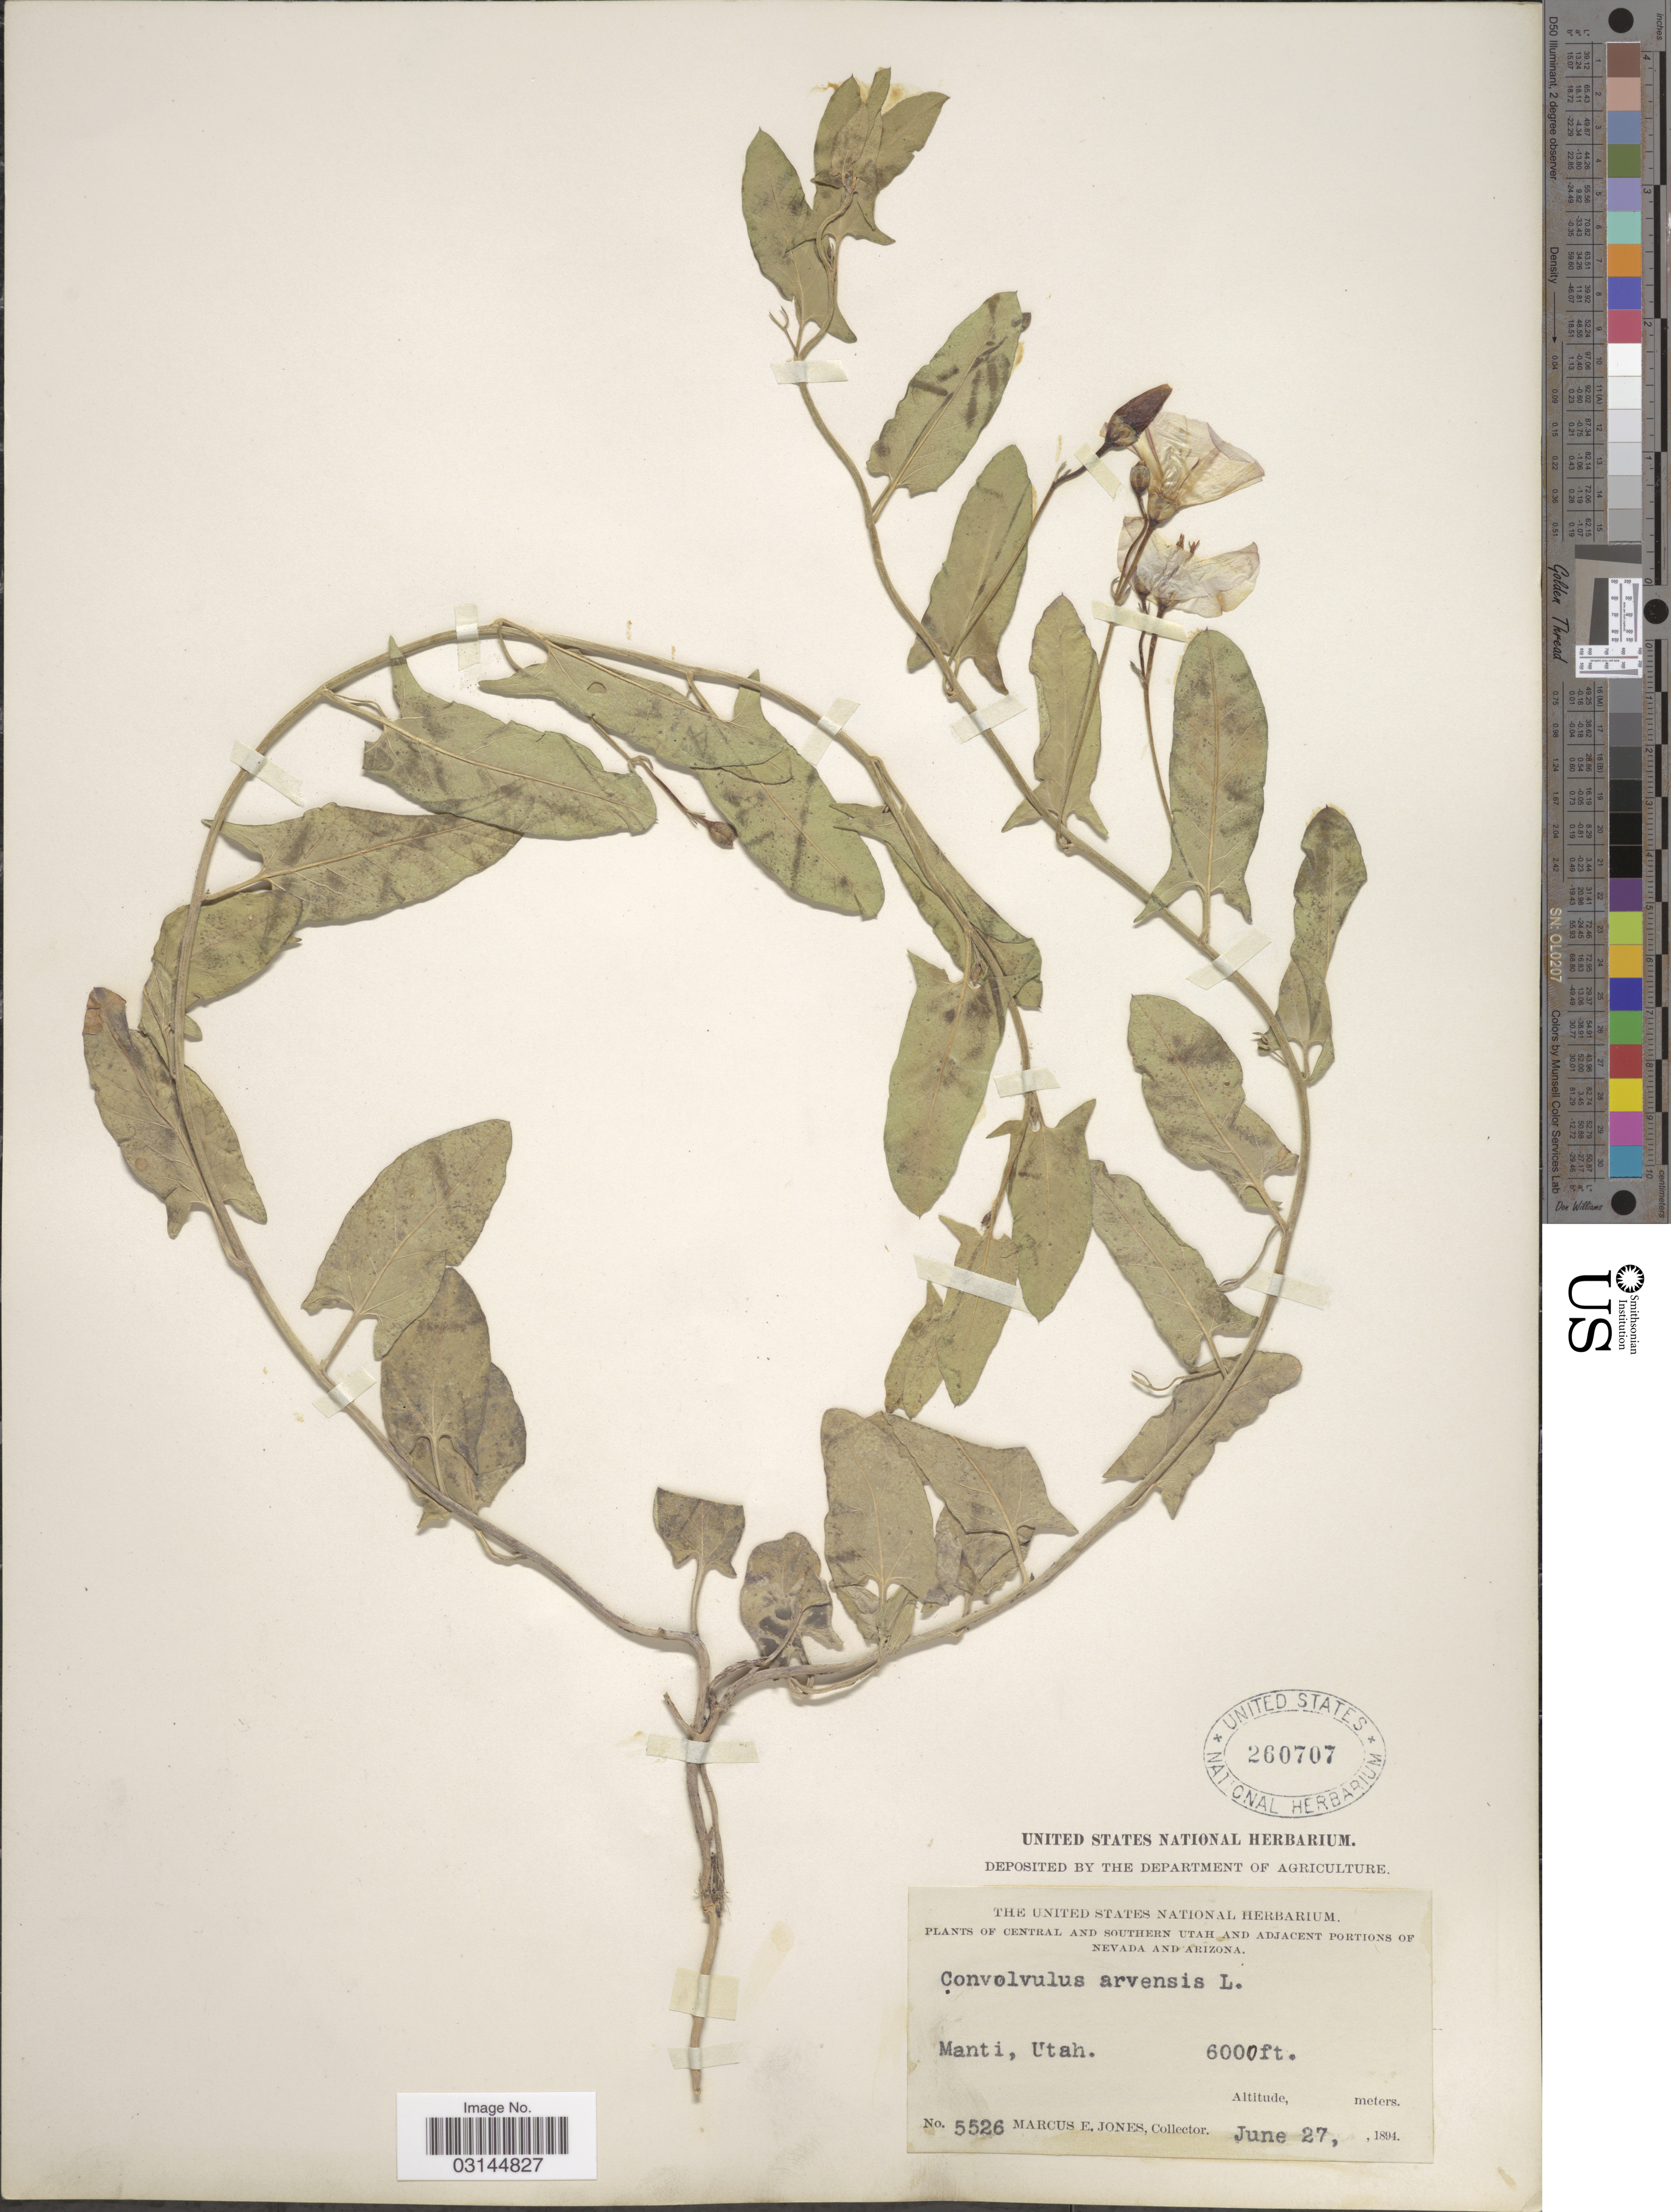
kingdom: Plantae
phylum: Tracheophyta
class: Magnoliopsida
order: Solanales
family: Convolvulaceae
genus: Convolvulus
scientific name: Convolvulus arvensis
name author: L.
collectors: M. E. Jones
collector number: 5526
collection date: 1894-06-27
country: United States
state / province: Utah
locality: Central and Southern Utah, Manti.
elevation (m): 1829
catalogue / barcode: US 260707